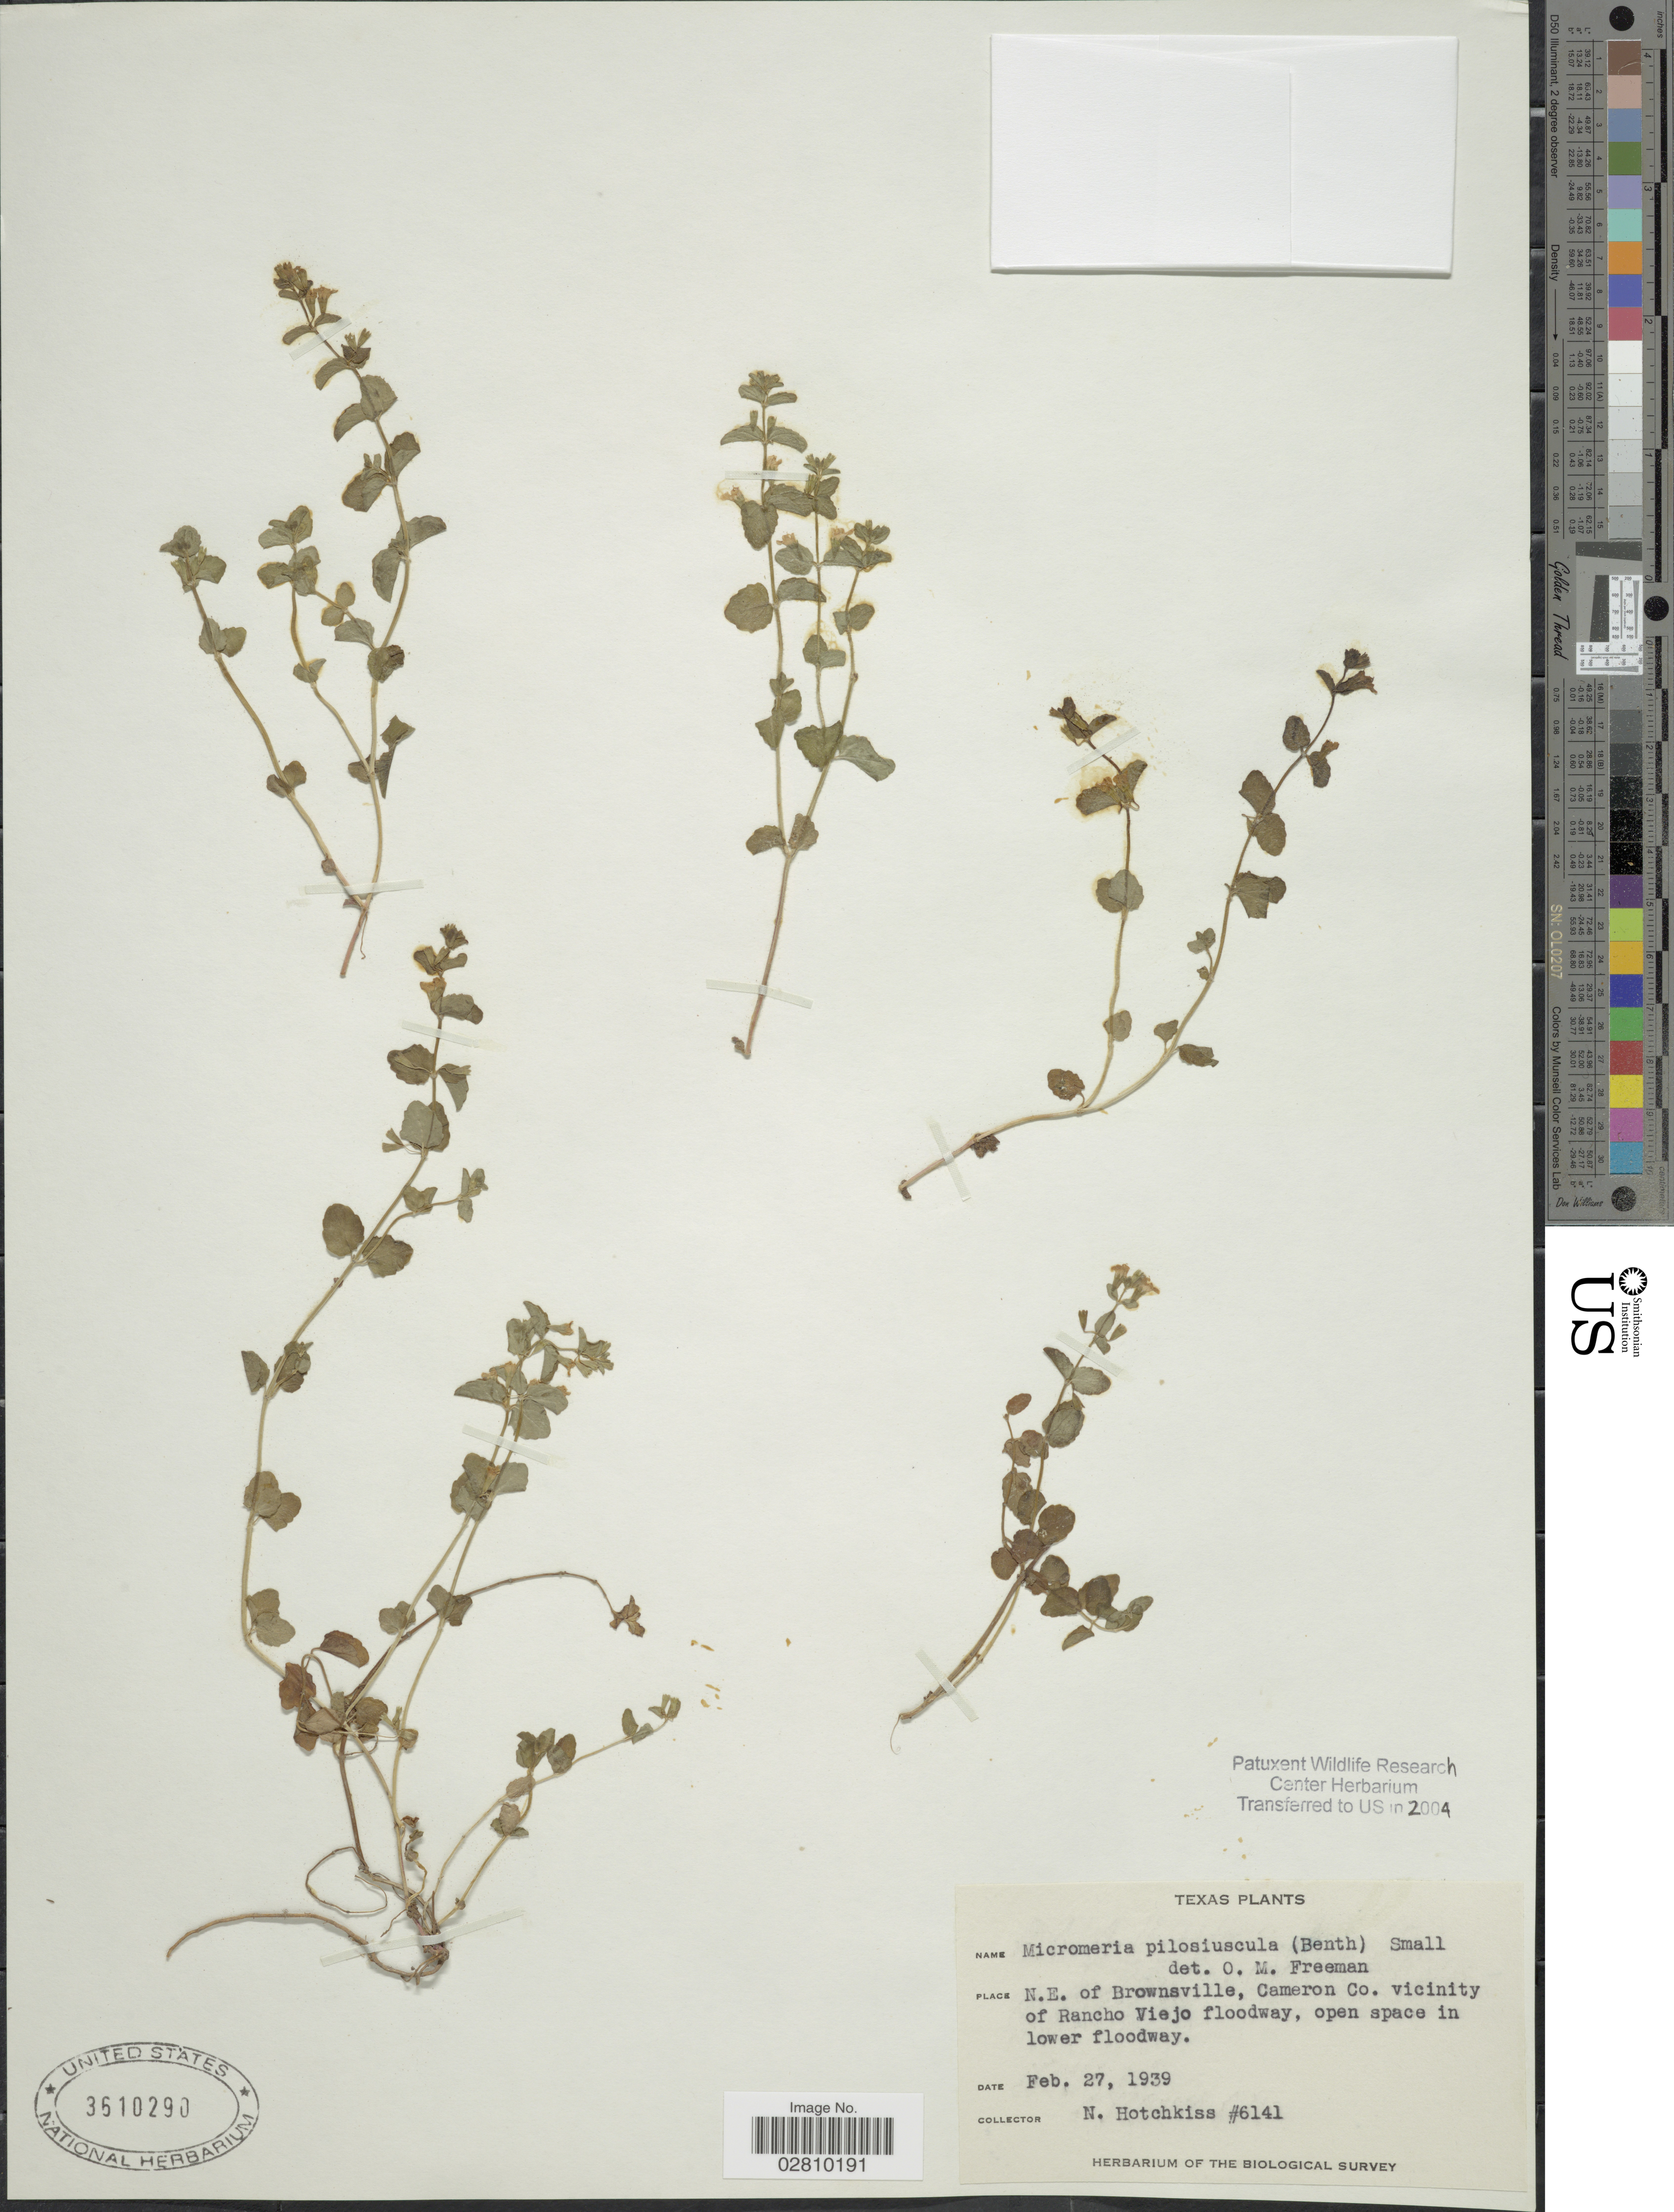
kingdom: Plantae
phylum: Tracheophyta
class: Magnoliopsida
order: Lamiales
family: Lamiaceae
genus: Clinopodium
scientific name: Clinopodium brownei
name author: (Sw.) Kuntze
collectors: N. Hotchkiss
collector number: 6141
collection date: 1939-02-27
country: United States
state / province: Texas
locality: N.E. of Brownsville, Cameron Co. vicinity of Rancho Viejo floodway.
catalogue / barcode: US 3610290